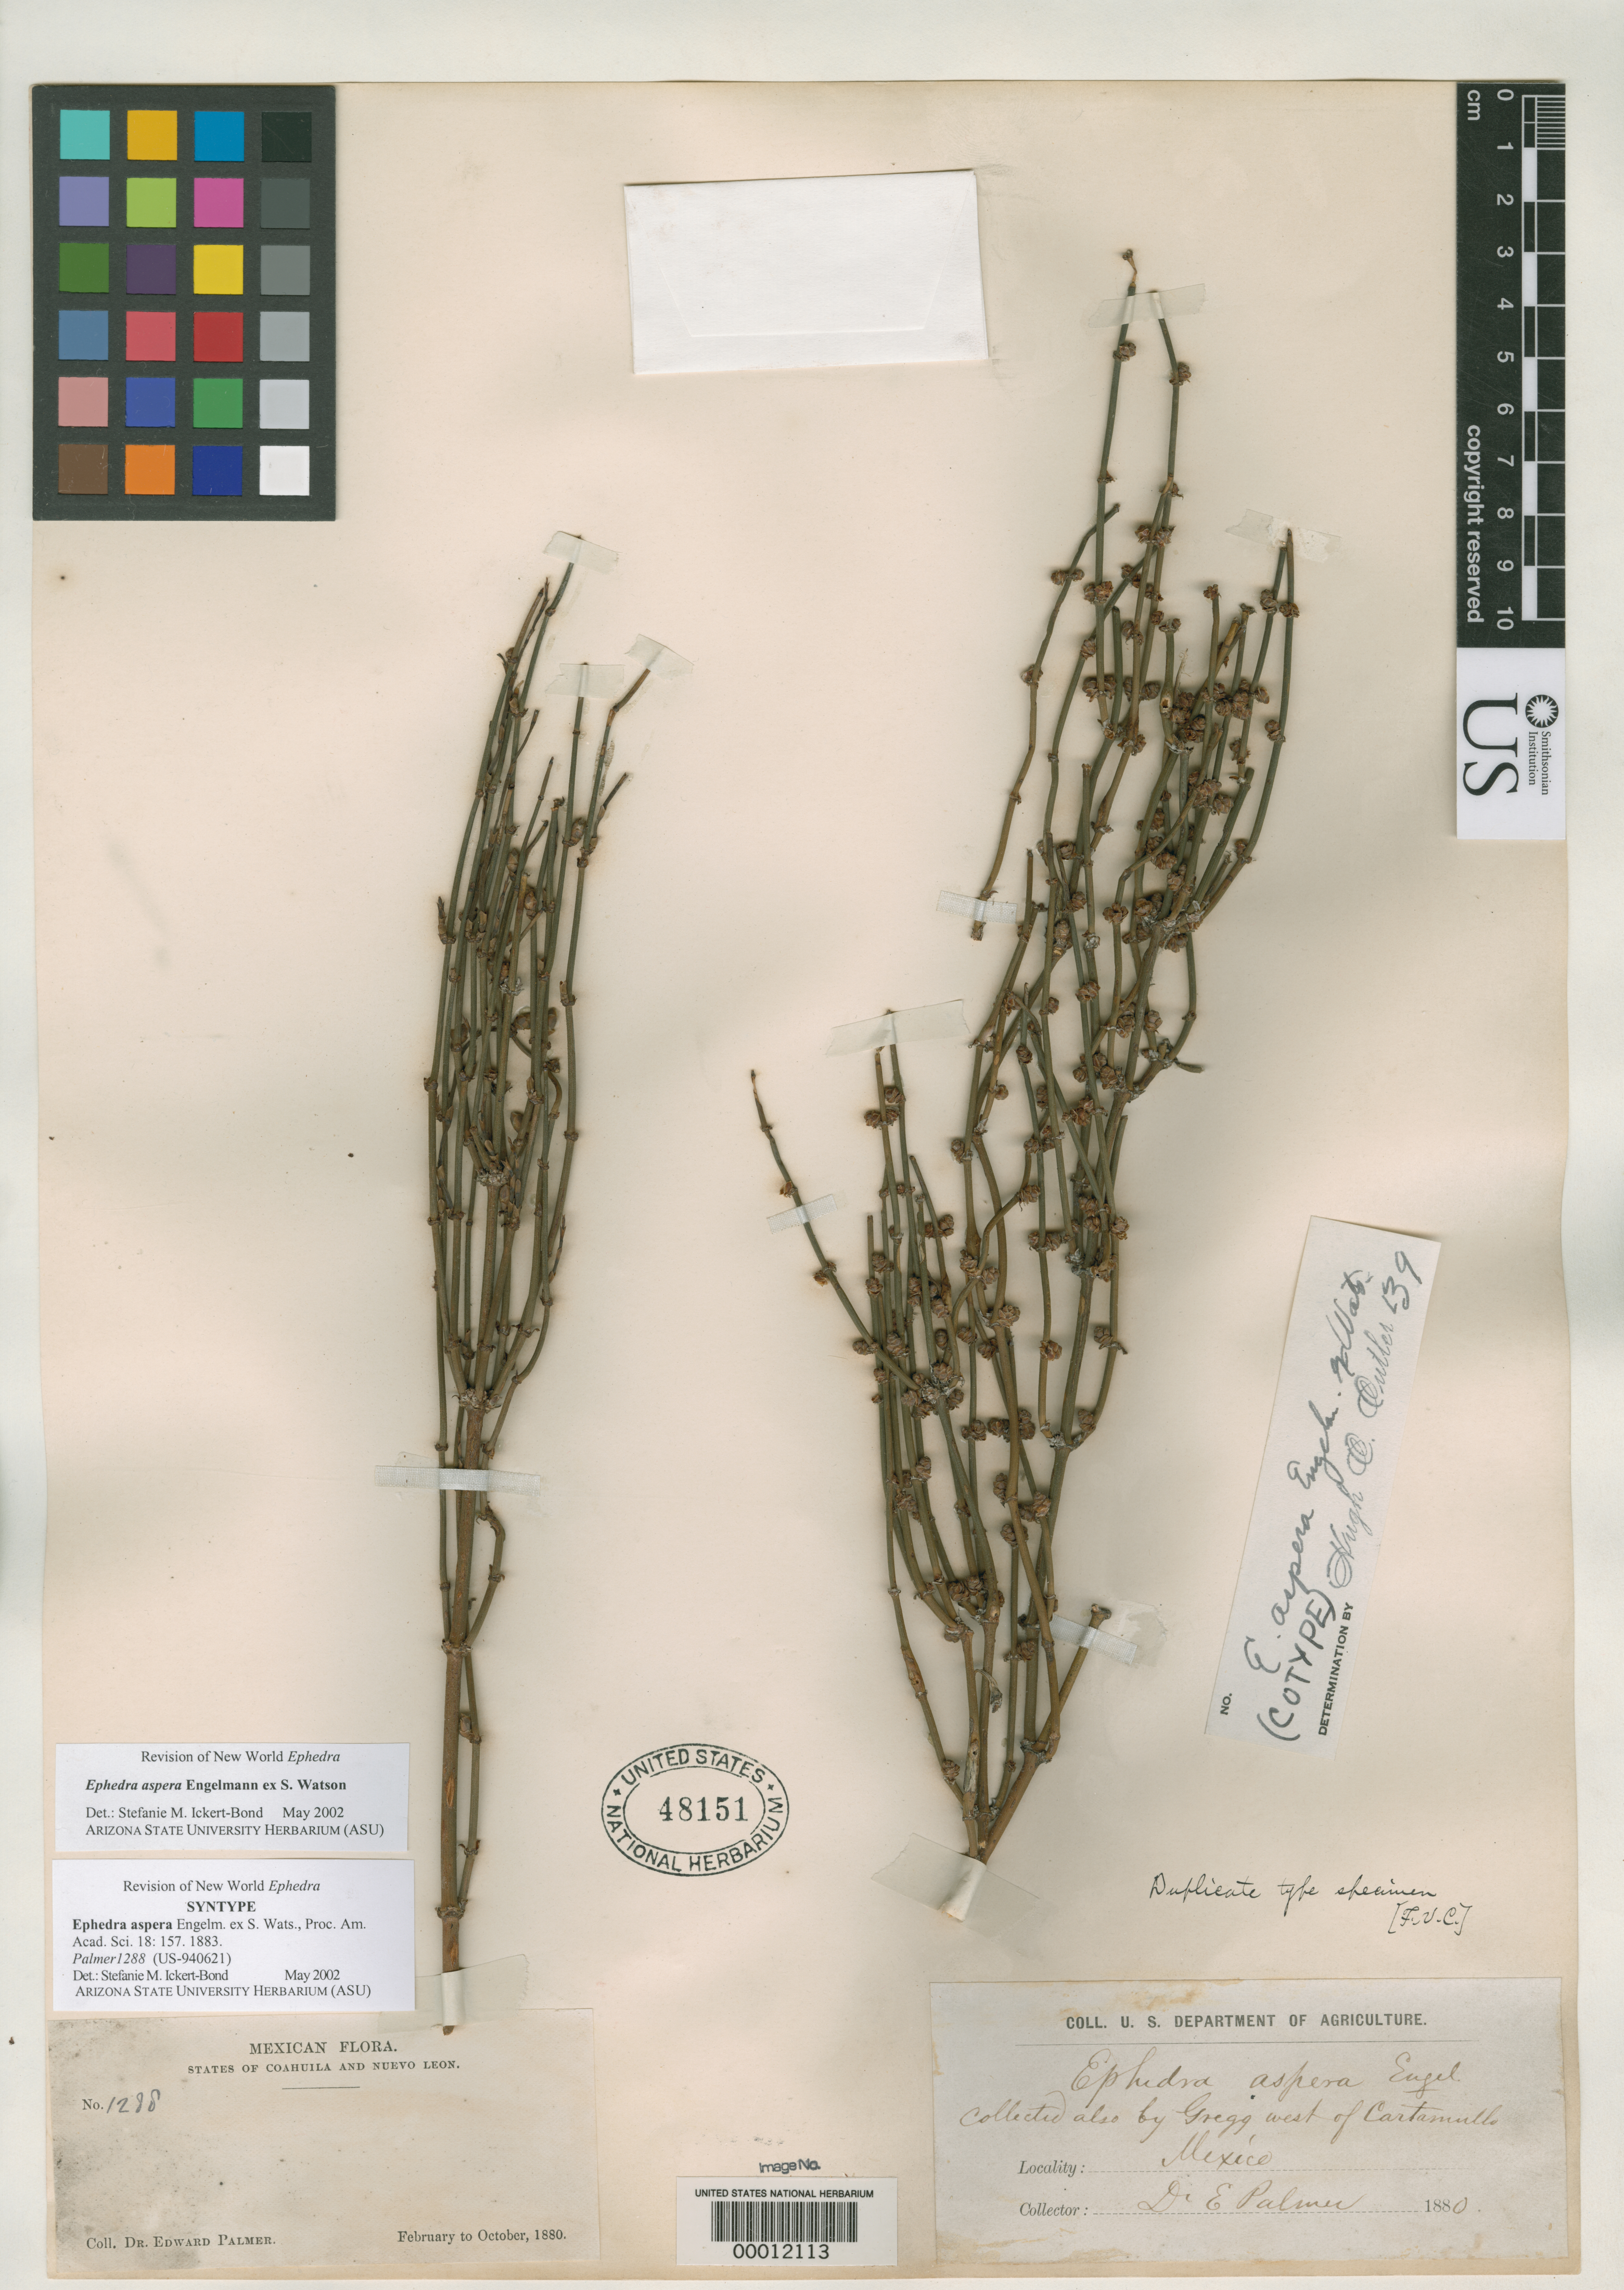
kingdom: Plantae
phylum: Tracheophyta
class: Gnetopsida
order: Ephedrales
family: Ephedraceae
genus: Ephedra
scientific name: Ephedra aspera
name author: Engelm. ex S. Watson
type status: Syntype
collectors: E. Palmer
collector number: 1288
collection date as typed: Feb 1880 to -- Oct 1880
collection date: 1880-02/1880-10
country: Mexico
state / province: Coahuila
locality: Sierra Madre, S of Saltillo.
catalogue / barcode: US 48151